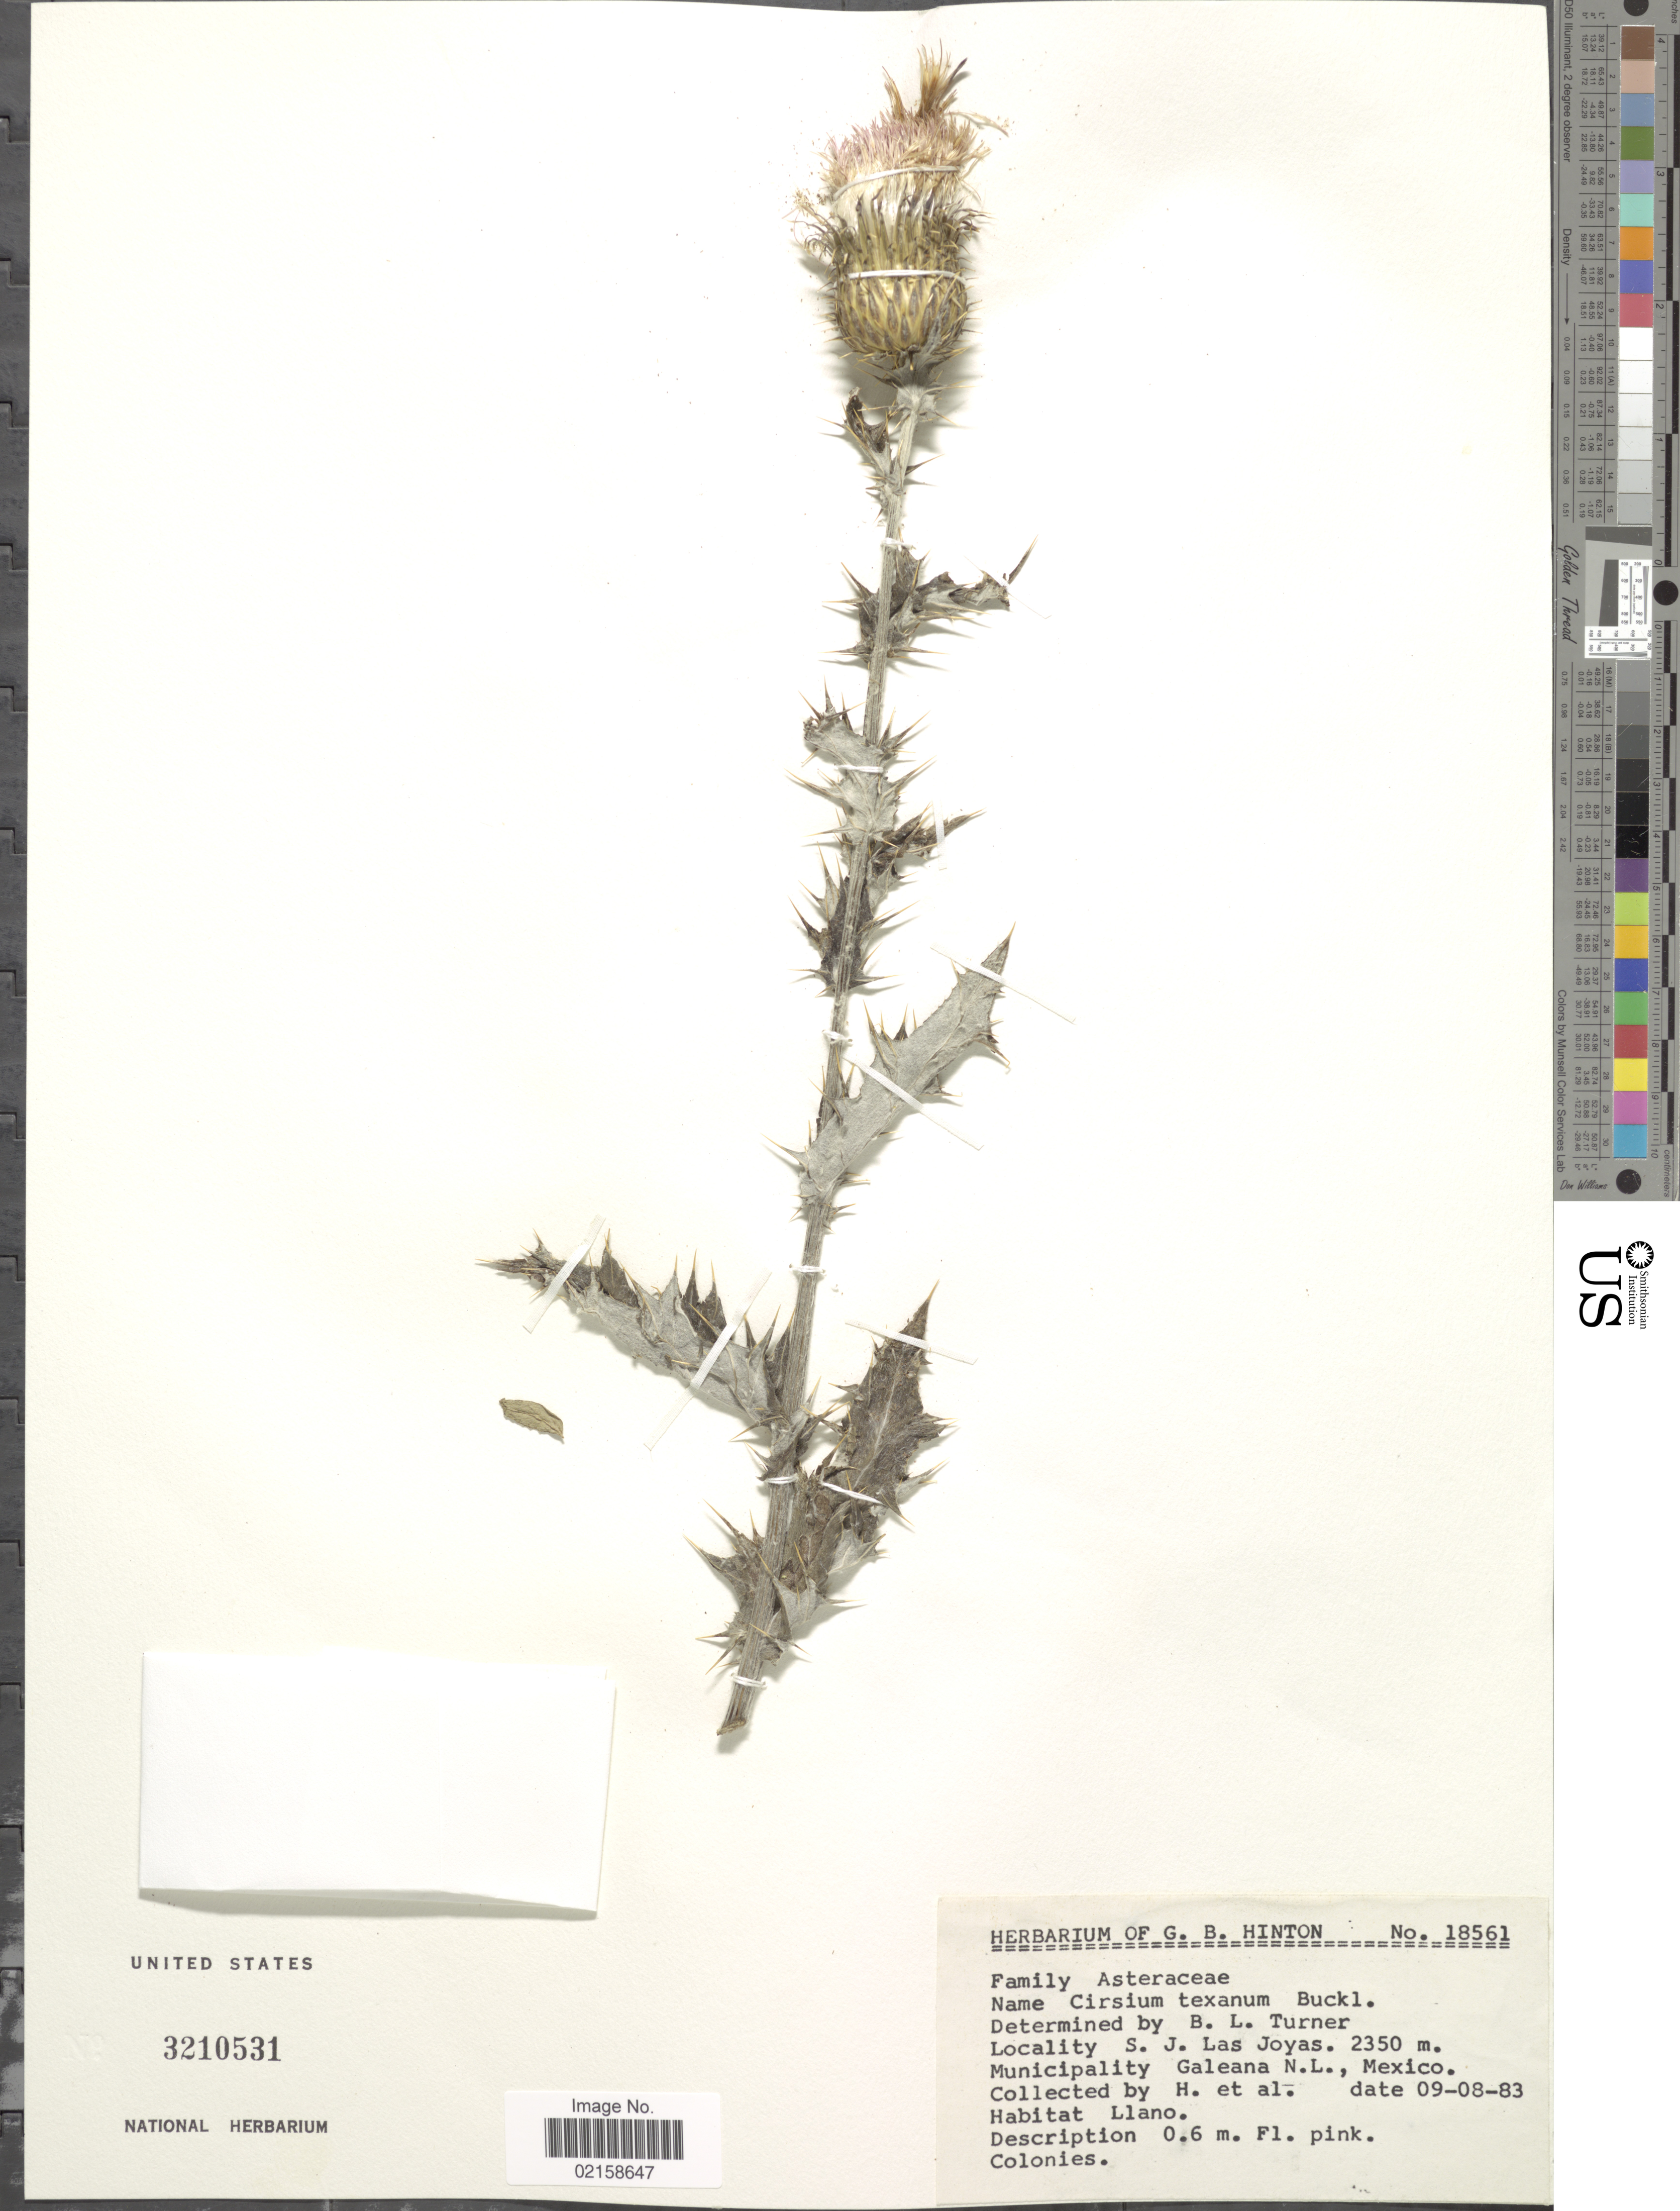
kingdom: Plantae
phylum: Tracheophyta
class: Magnoliopsida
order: Asterales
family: Asteraceae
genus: Cirsium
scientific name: Cirsium texanum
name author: Buckley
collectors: G. B. Hinton & et al.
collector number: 18561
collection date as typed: Transcribed d/m/y: 9/8/83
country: Mexico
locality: S. J. Las Joyas, Municipality Galeana N.L.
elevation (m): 2350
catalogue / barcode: US 3210531